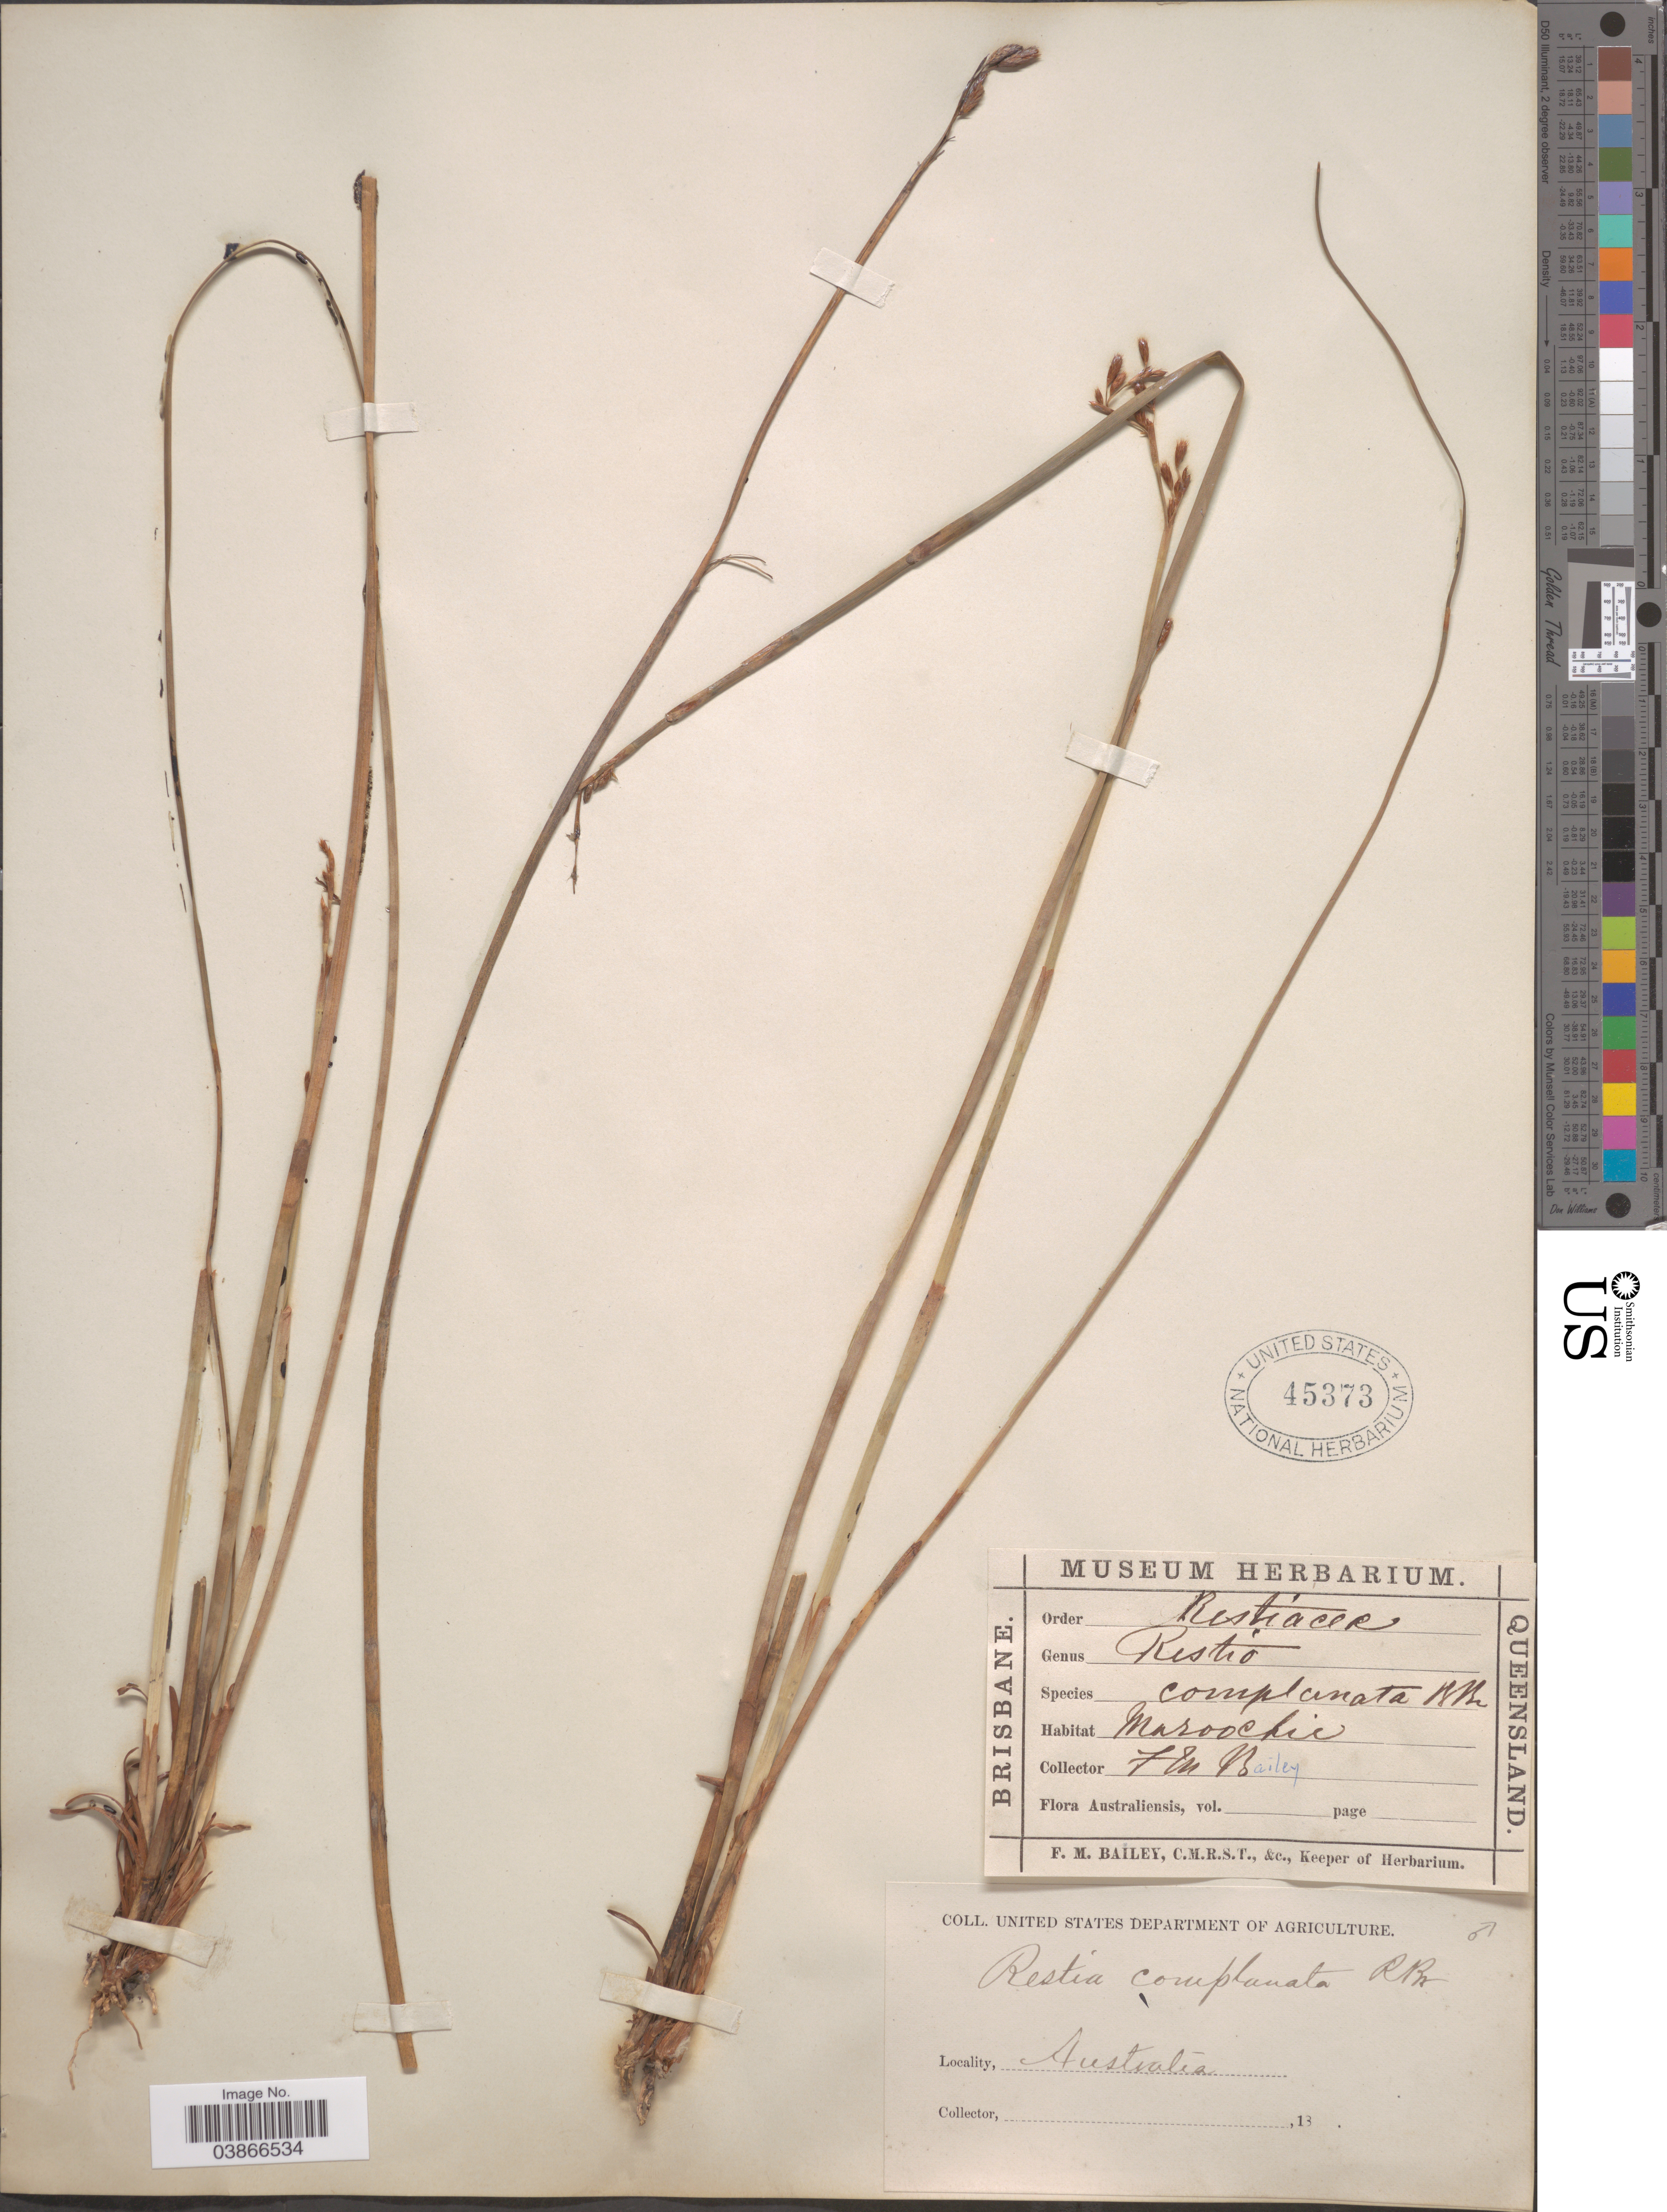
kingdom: Plantae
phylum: Tracheophyta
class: Liliopsida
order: Poales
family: Restionaceae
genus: Eurychorda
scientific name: Eurychorda complanata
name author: (R. Br.) B.G. Briggs & L.A.S. Johnson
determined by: Strong, Mark T., (BOT), Smithsonian Institution - National Museum of Natural History (UNITED STATES)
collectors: F. M. Bailey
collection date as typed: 18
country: Australia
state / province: Queensland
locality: Maroochic.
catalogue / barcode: US 45373